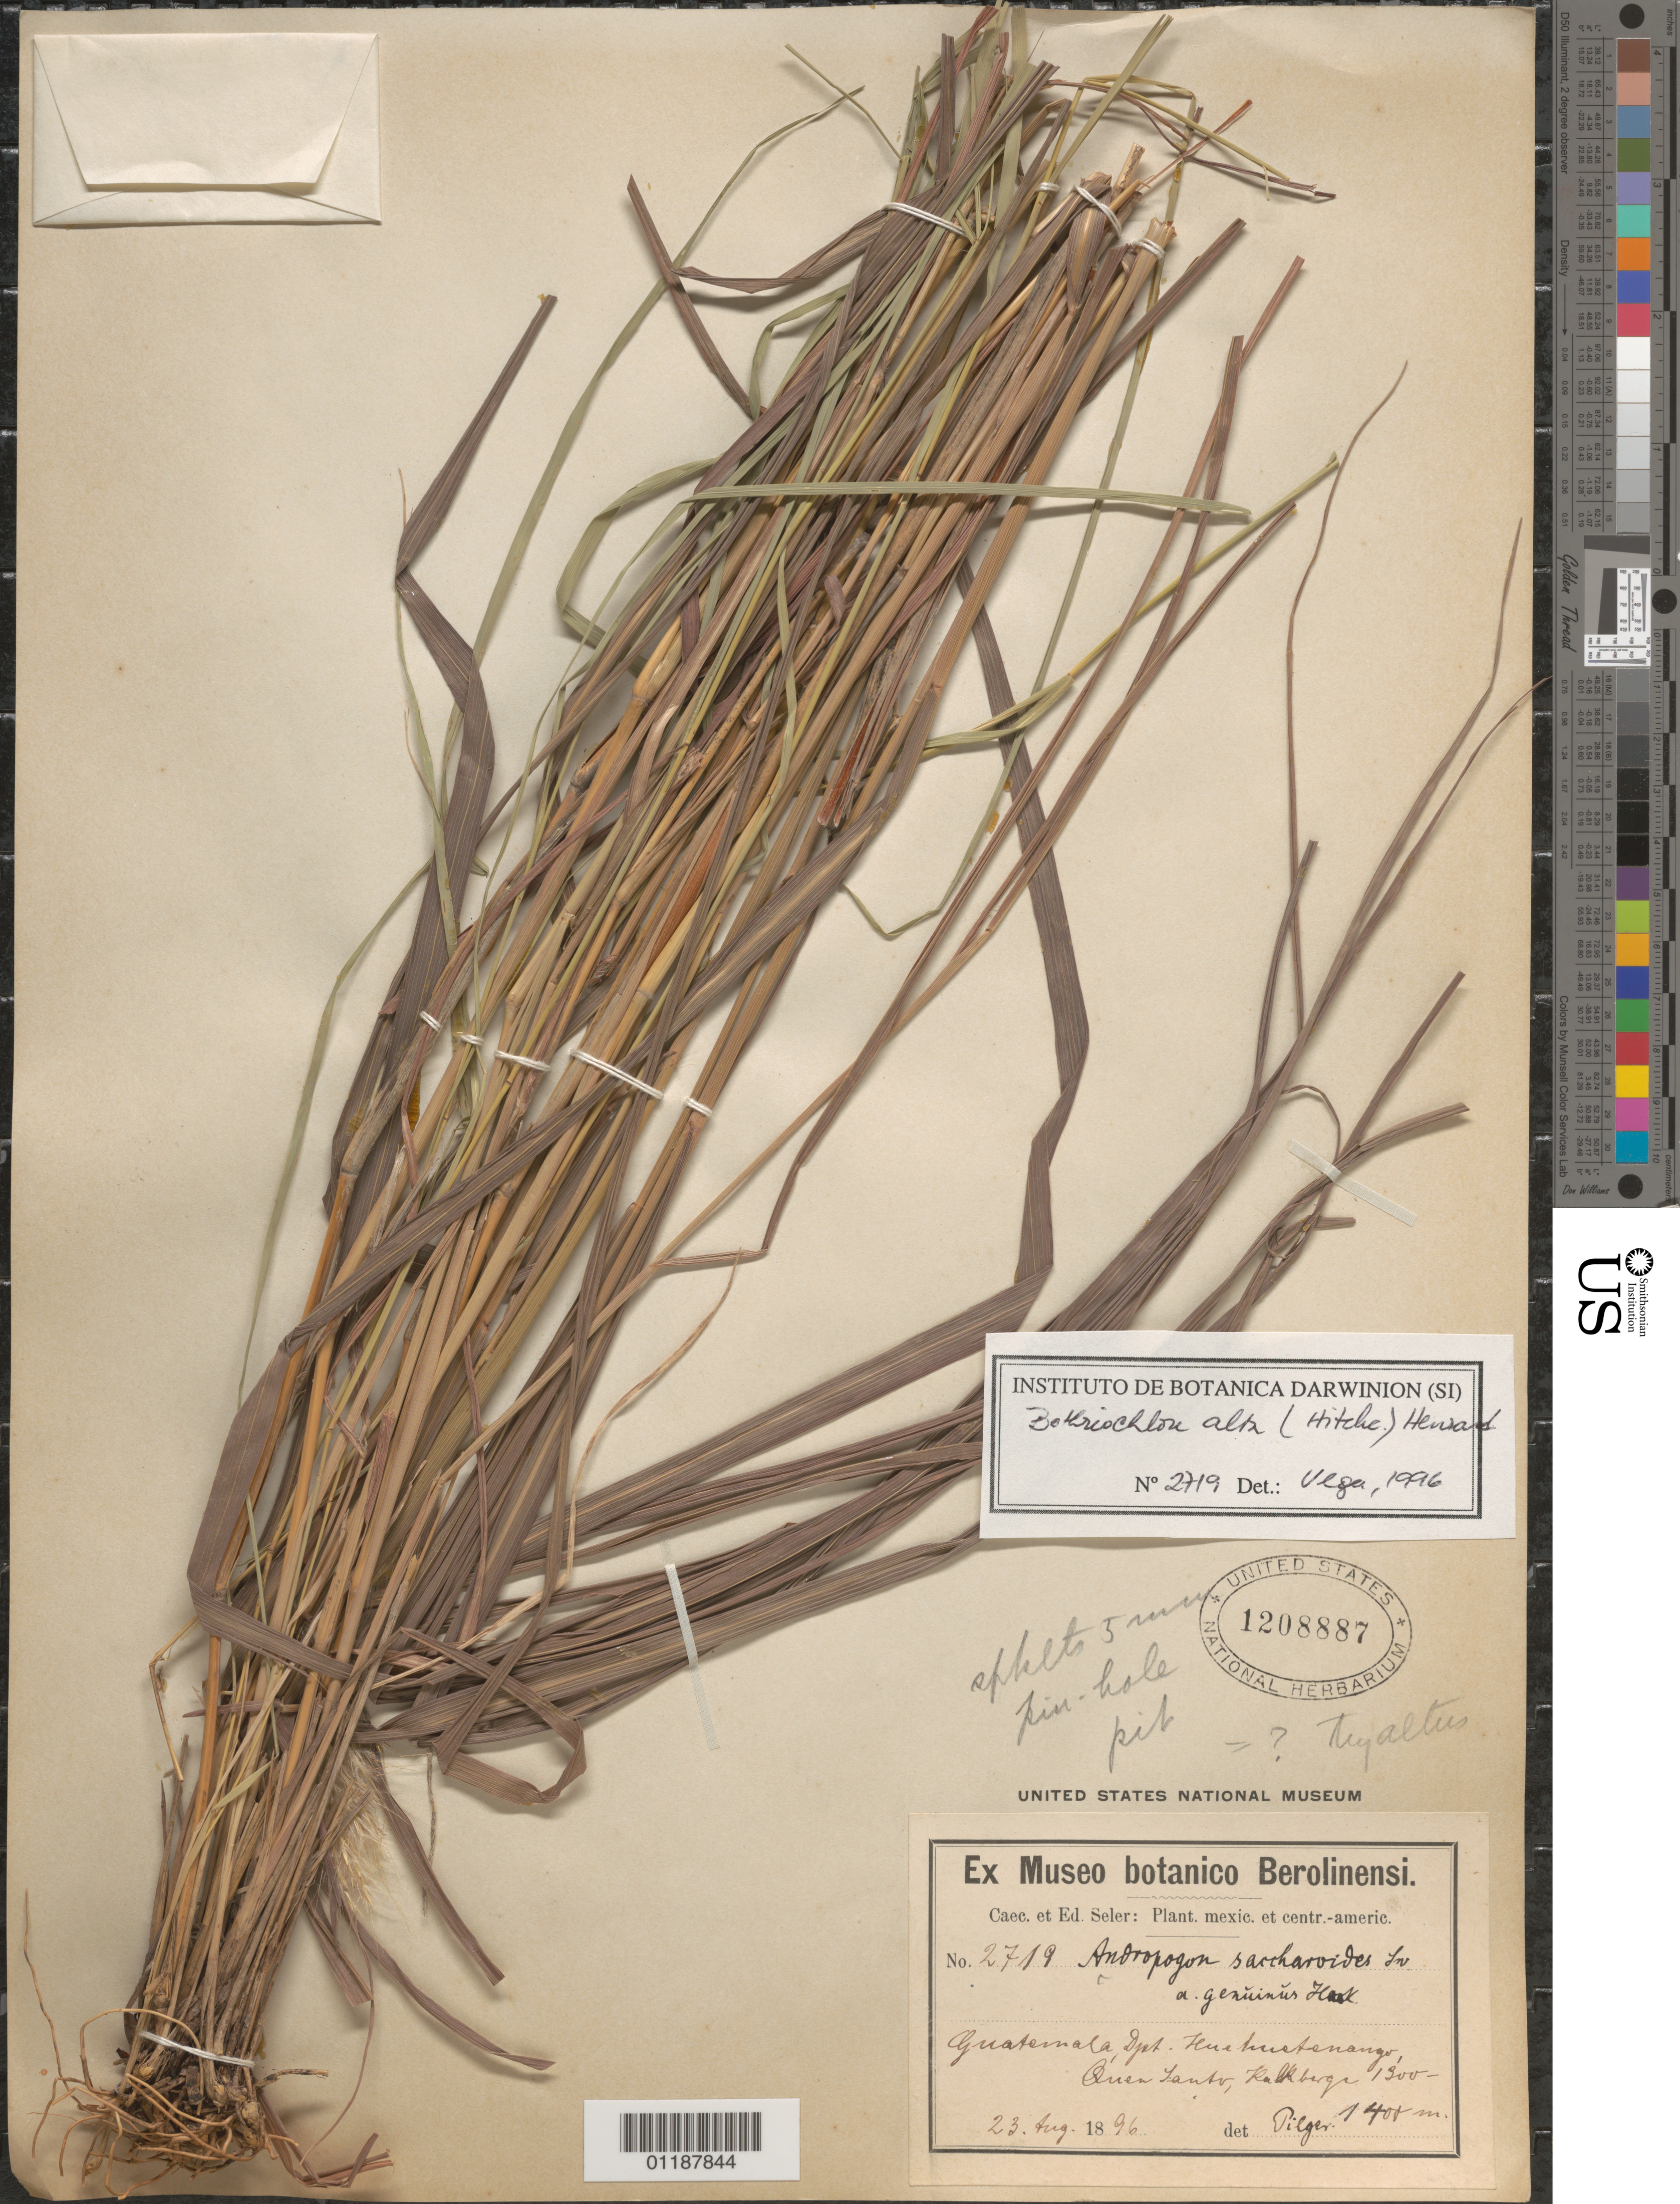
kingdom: Plantae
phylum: Tracheophyta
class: Liliopsida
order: Poales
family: Poaceae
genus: Bothriochloa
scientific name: Bothriochloa alta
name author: (Hitchc.) Henr.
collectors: C. Seler & E. G. Seler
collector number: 2719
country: Mexico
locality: Guatemala Dpt.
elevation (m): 1300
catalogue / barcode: US 1208887